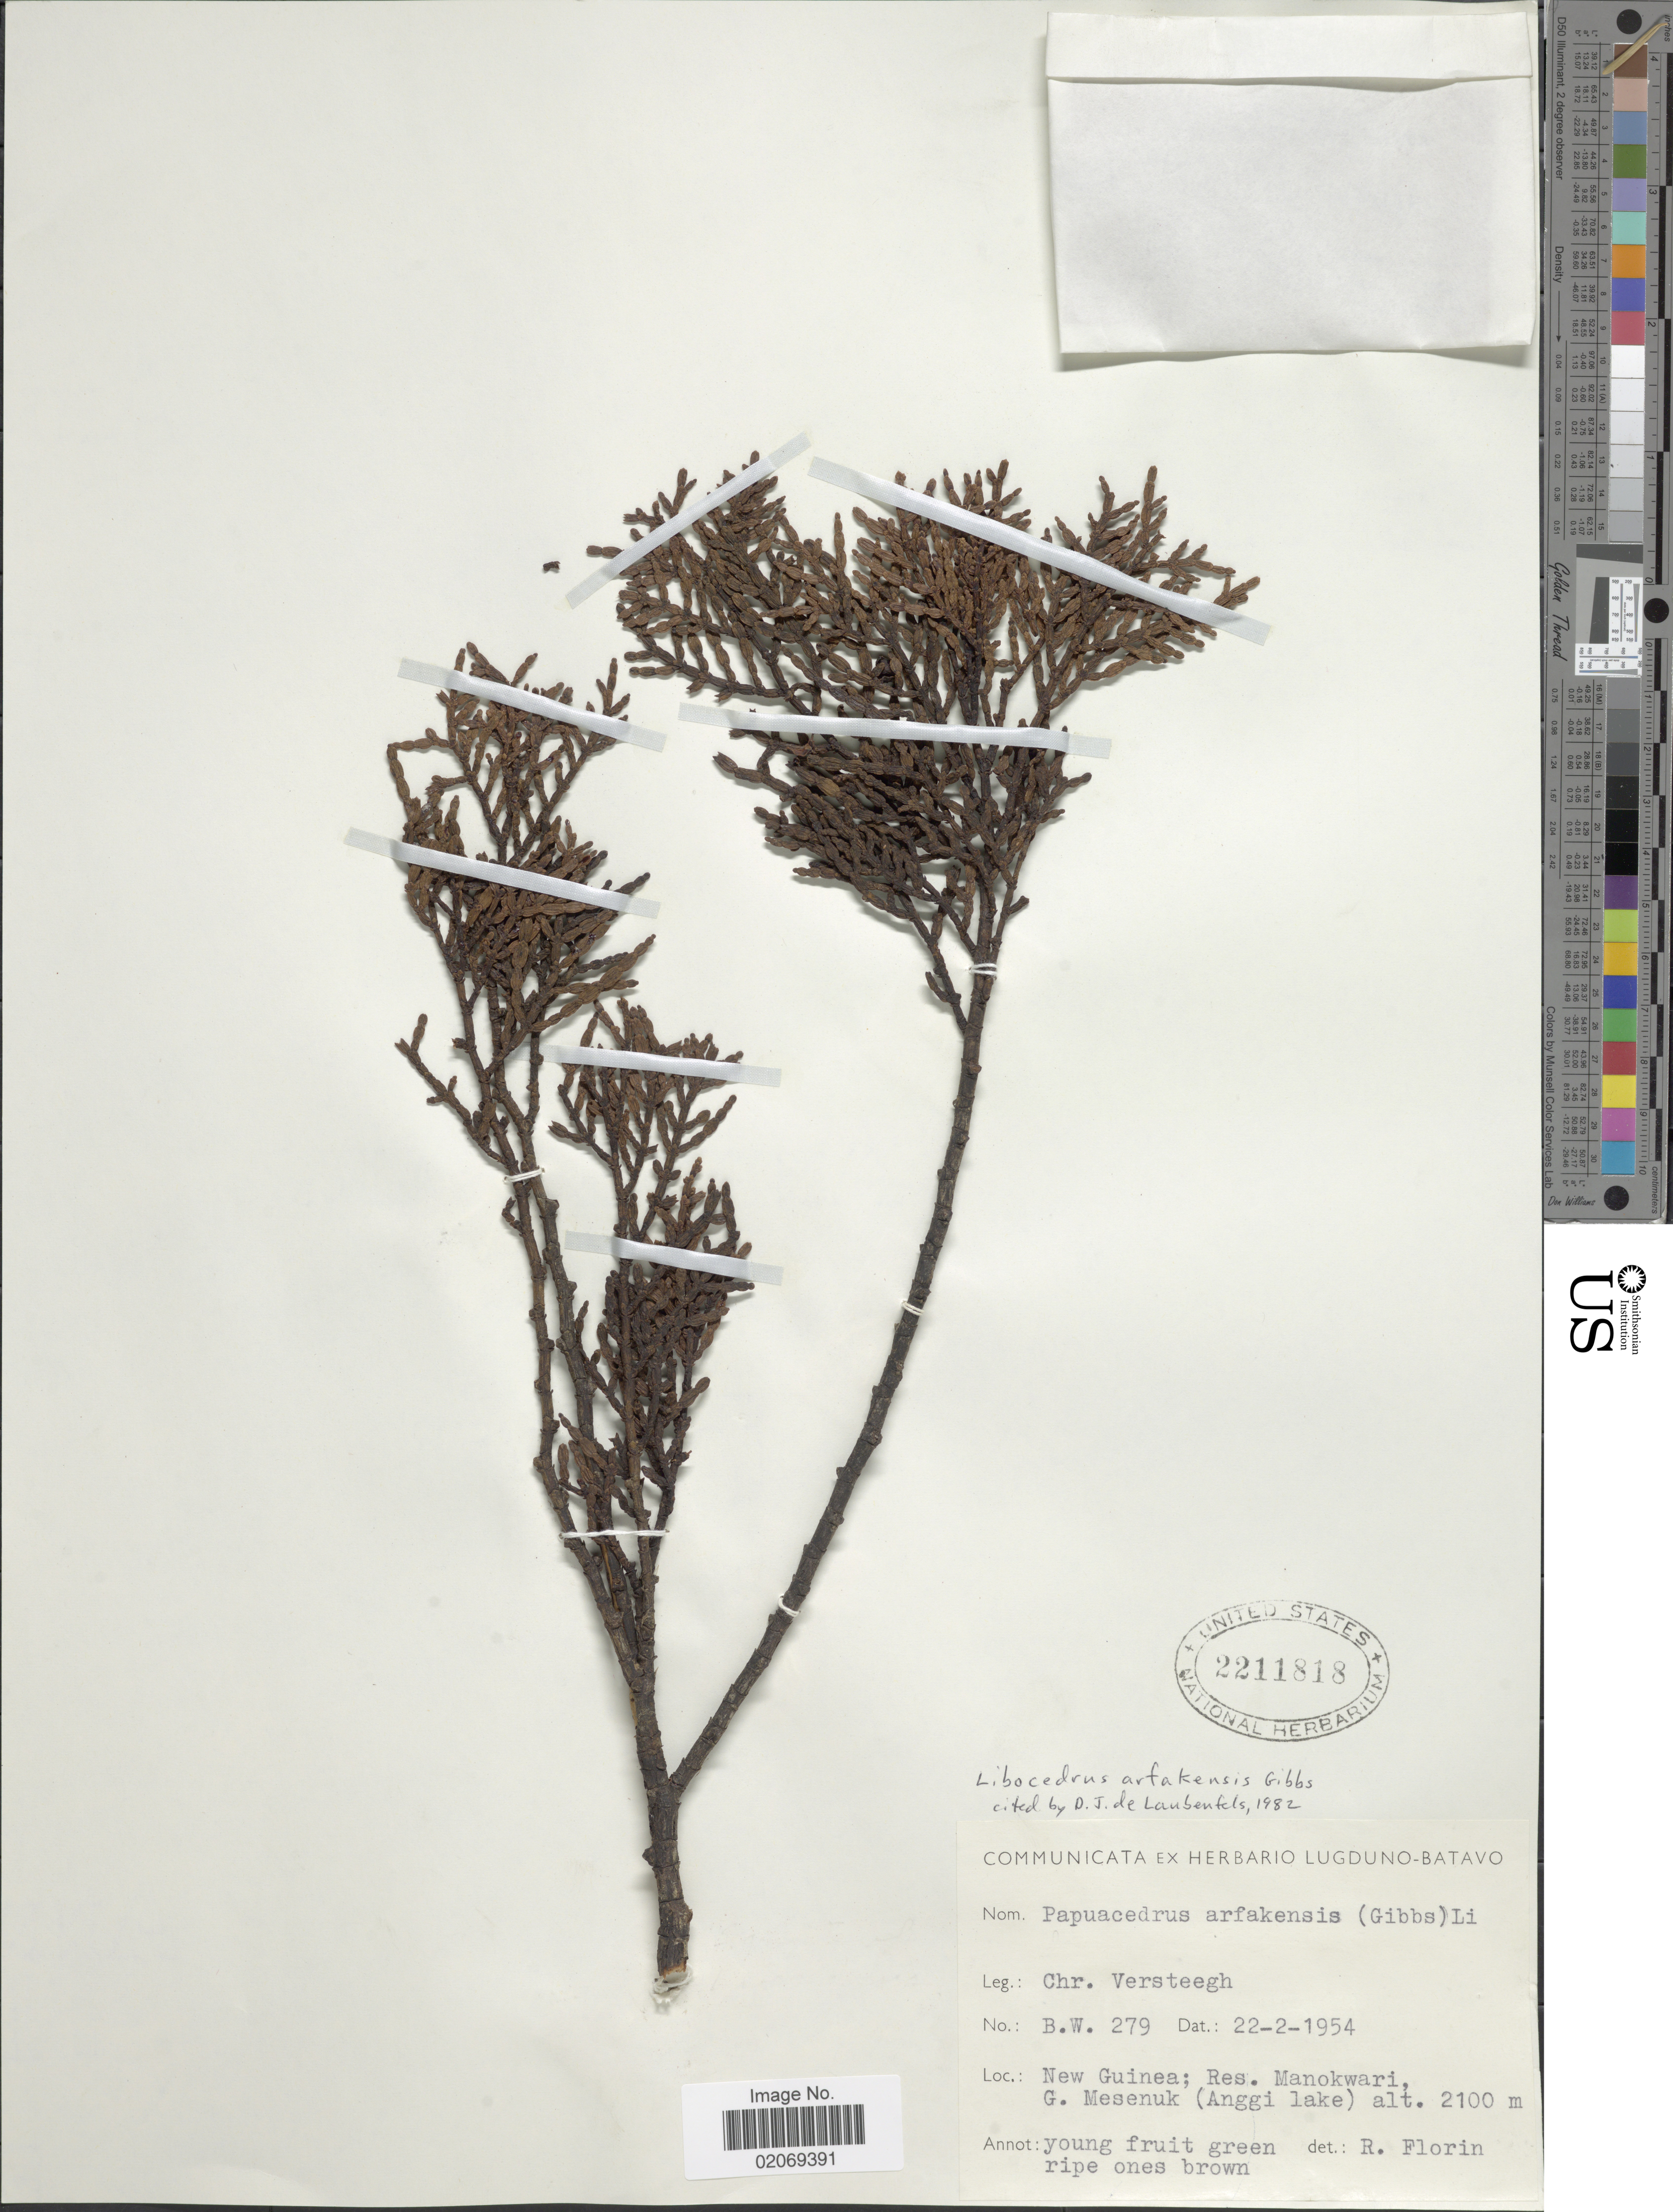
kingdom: Plantae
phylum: Tracheophyta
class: Pinopsida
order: Pinales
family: Cupressaceae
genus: Libocedrus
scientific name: Libocedrus arfakensis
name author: Gibbs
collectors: C. Versteegh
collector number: B .W. 279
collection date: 1954-02-22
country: Indonesia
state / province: Papua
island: New Guinea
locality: New Guinea; Res Manokwari, G. Mesenuk (Anggi lake)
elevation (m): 2100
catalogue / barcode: US 2211818